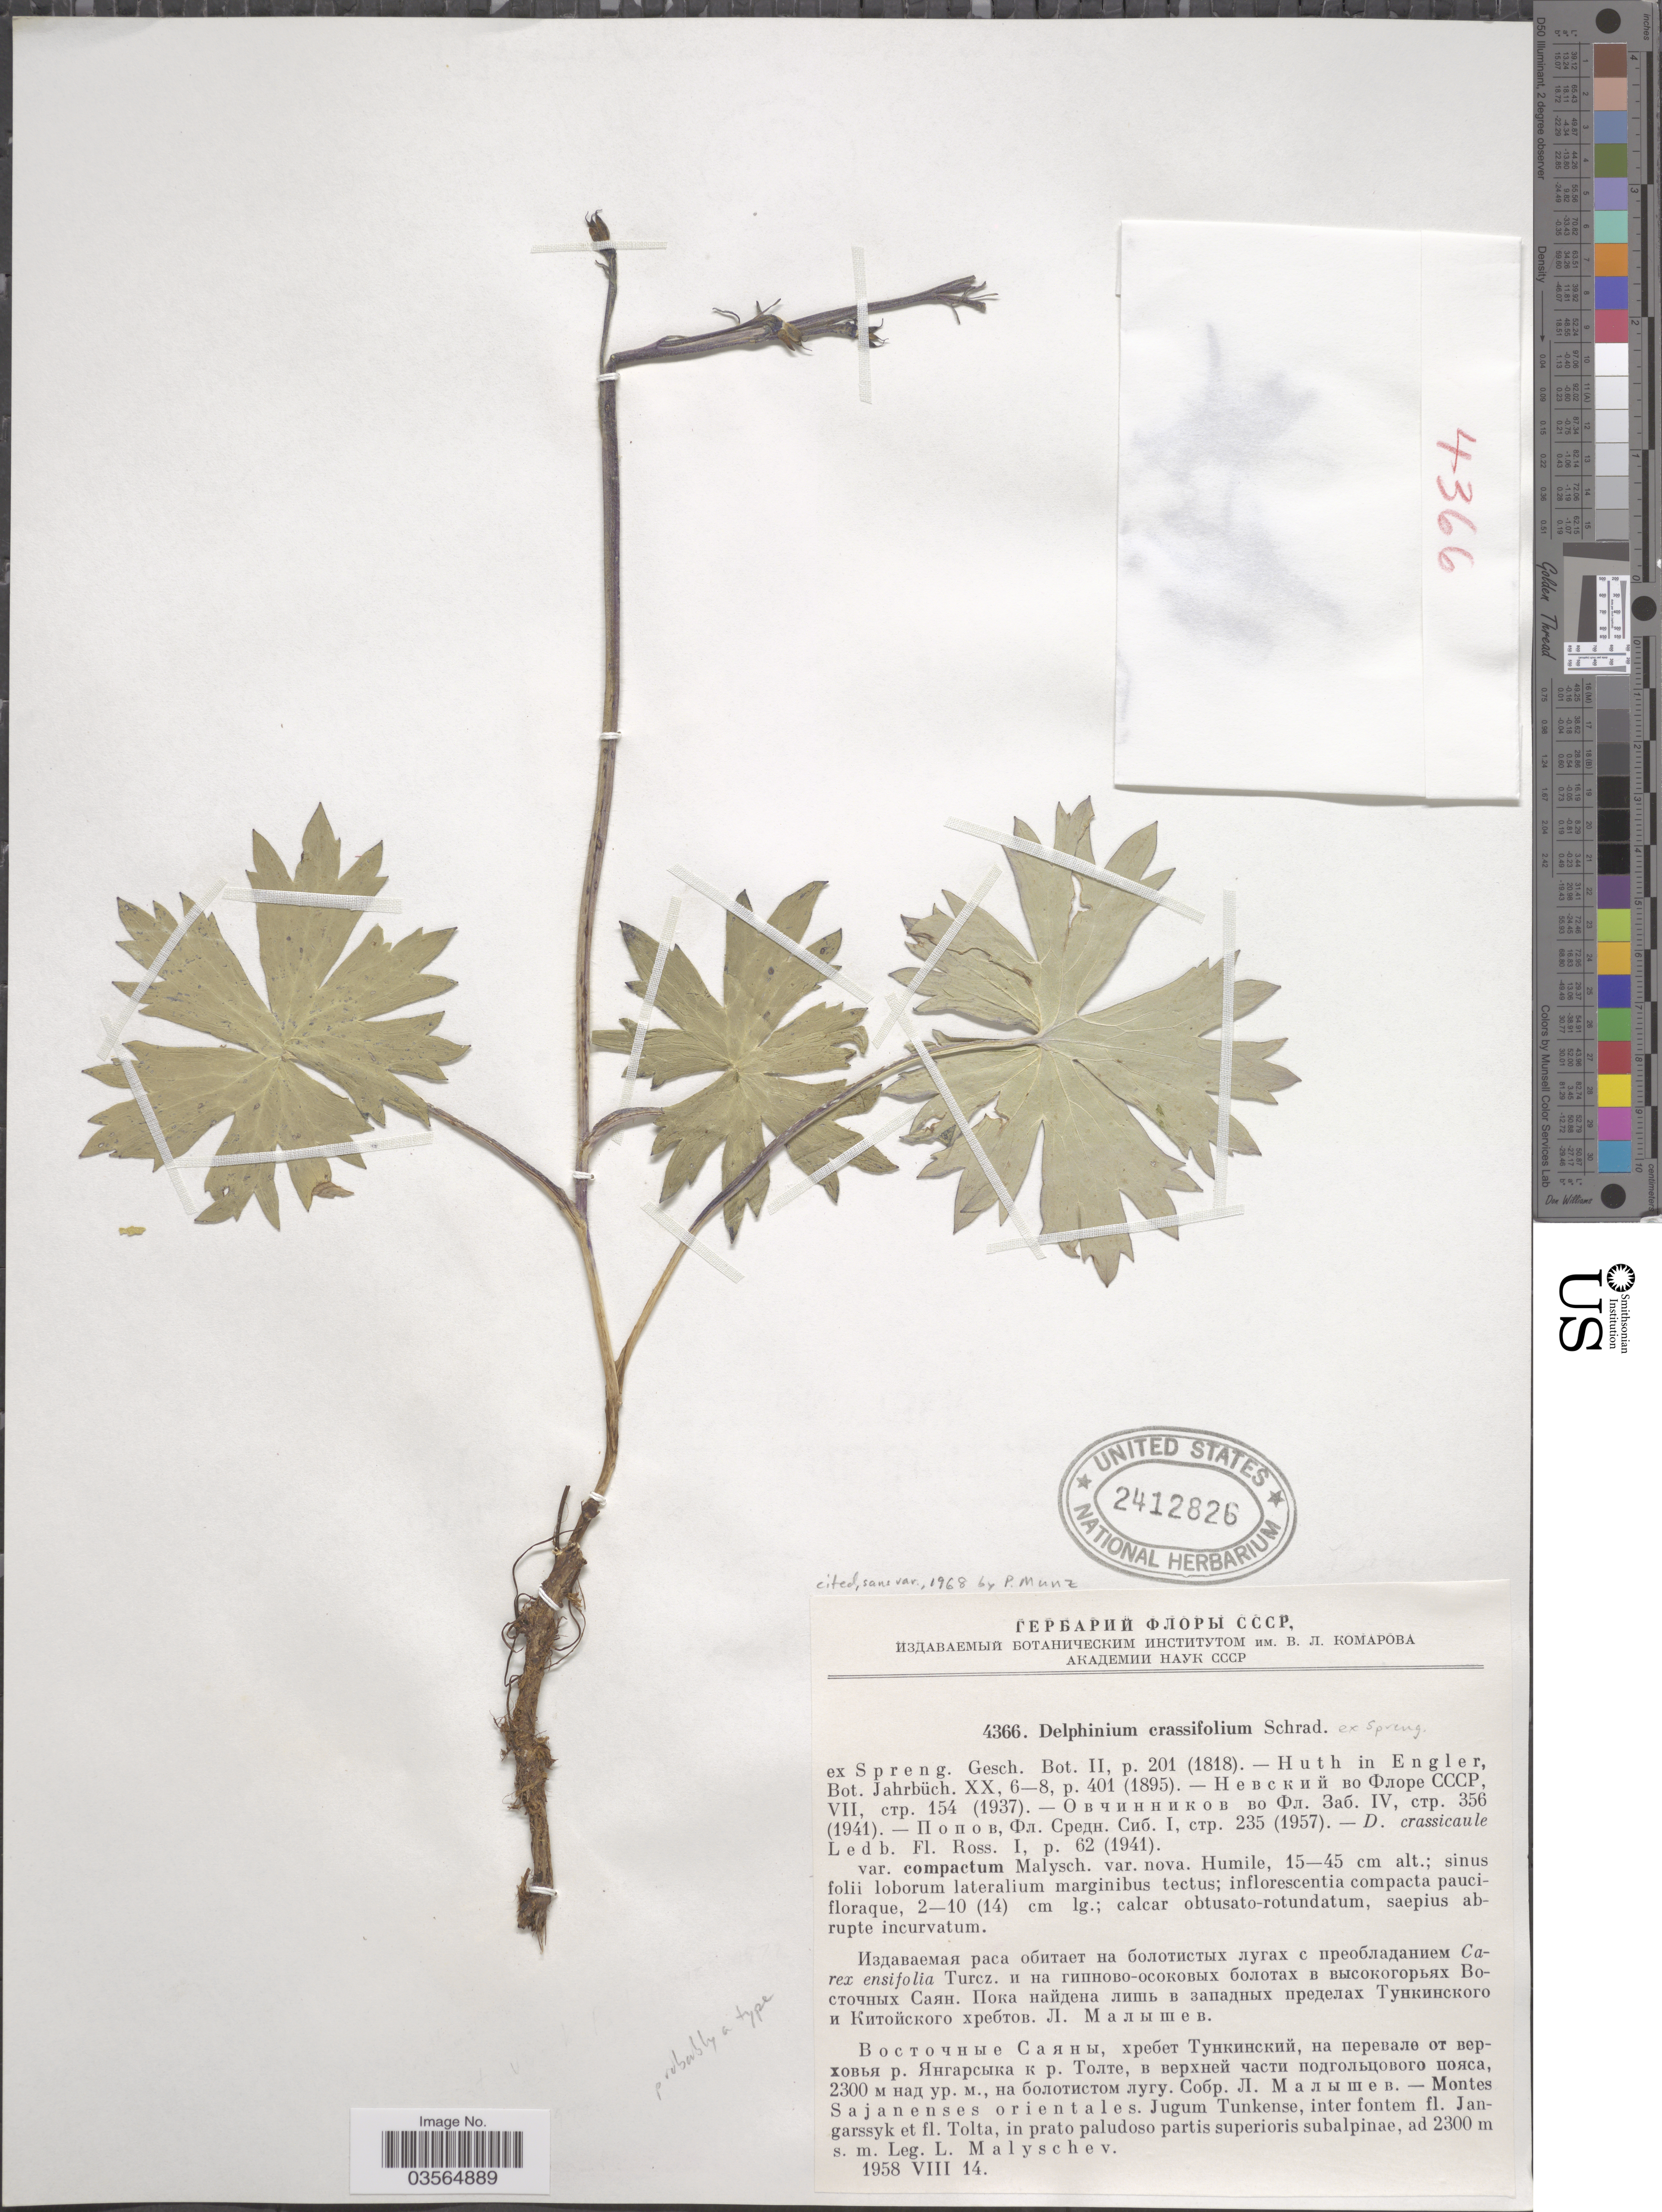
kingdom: Plantae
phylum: Tracheophyta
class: Magnoliopsida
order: Ranunculales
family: Ranunculaceae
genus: Delphinium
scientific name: Delphinium crassifolium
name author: Schrad. ex Spreng.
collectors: L. Malyschev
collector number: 4366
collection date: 1958-08-14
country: Russian Federation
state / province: Buryatia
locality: Montes Sajanenses orientales. Jugum Tunkense, inter fontem fl. Jangarssyk et fl. Tolta, in prato paludoso partis superioris subalpinae.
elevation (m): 2300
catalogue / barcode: US 2412826